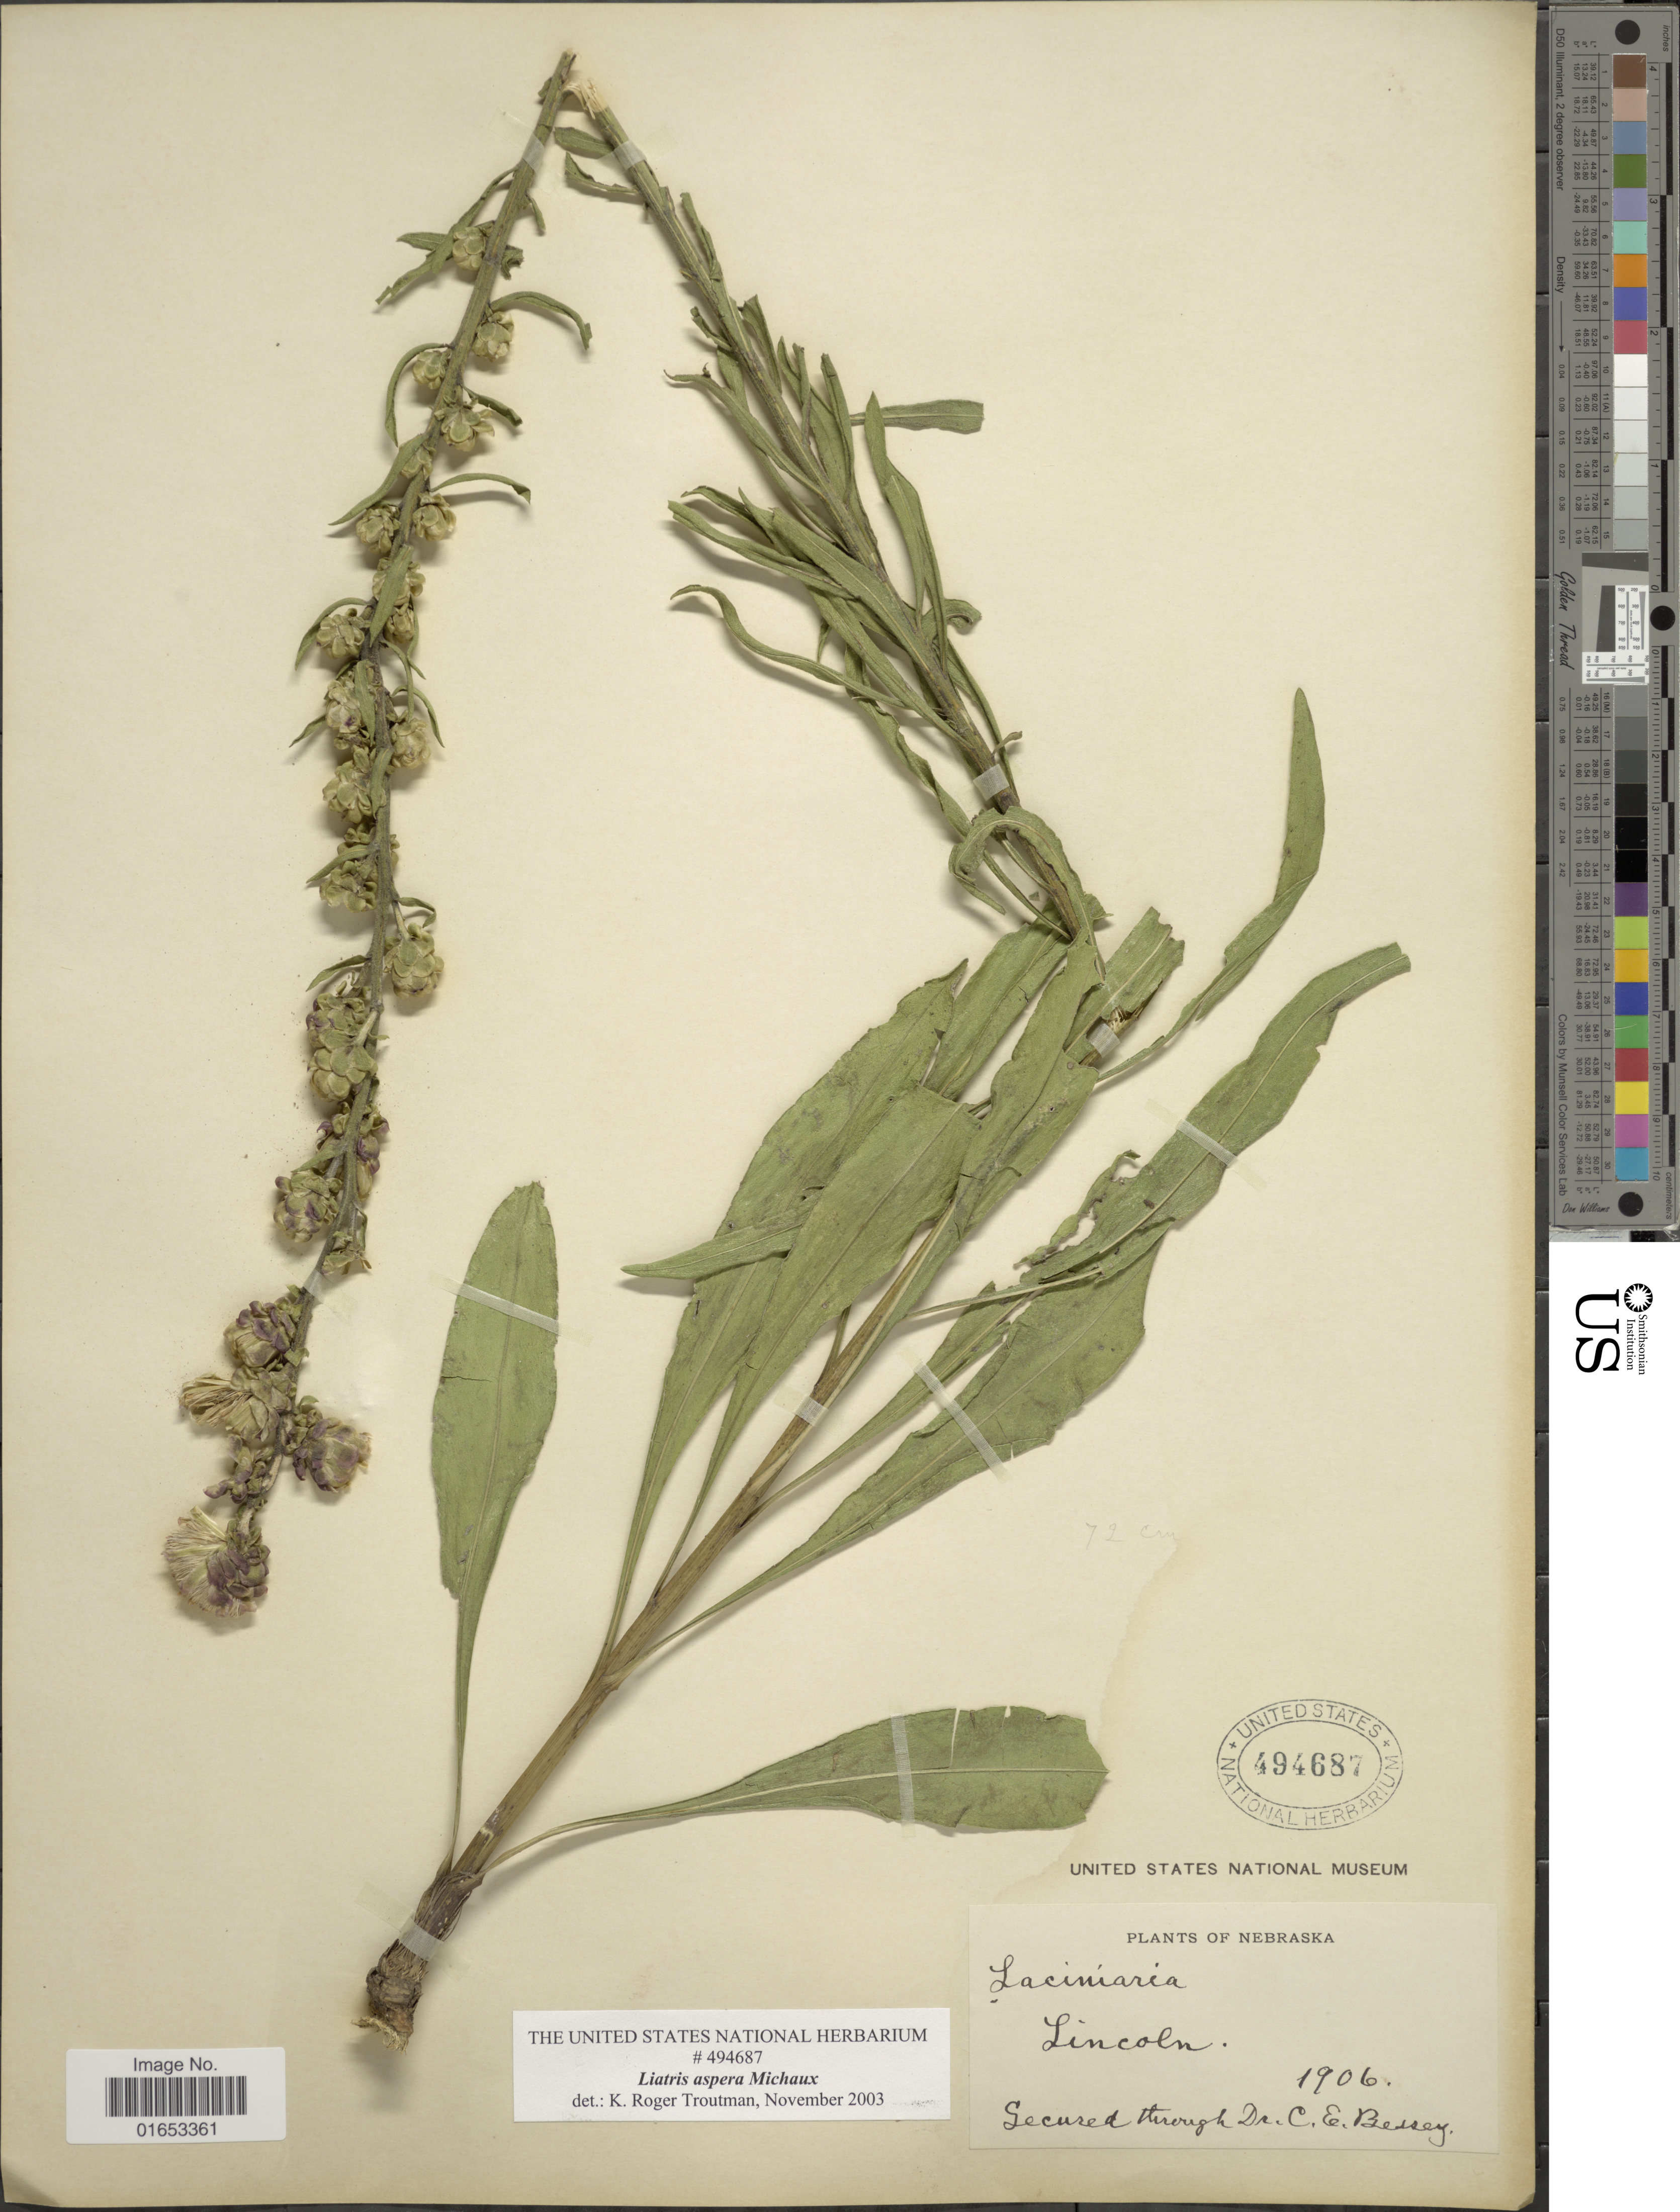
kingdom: Plantae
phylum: Tracheophyta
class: Magnoliopsida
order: Asterales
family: Asteraceae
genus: Liatris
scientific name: Liatris aspera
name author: Michx.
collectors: C. E. Bessey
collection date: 1906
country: United States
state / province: Nebraska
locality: Lincoln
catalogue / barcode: US 494687